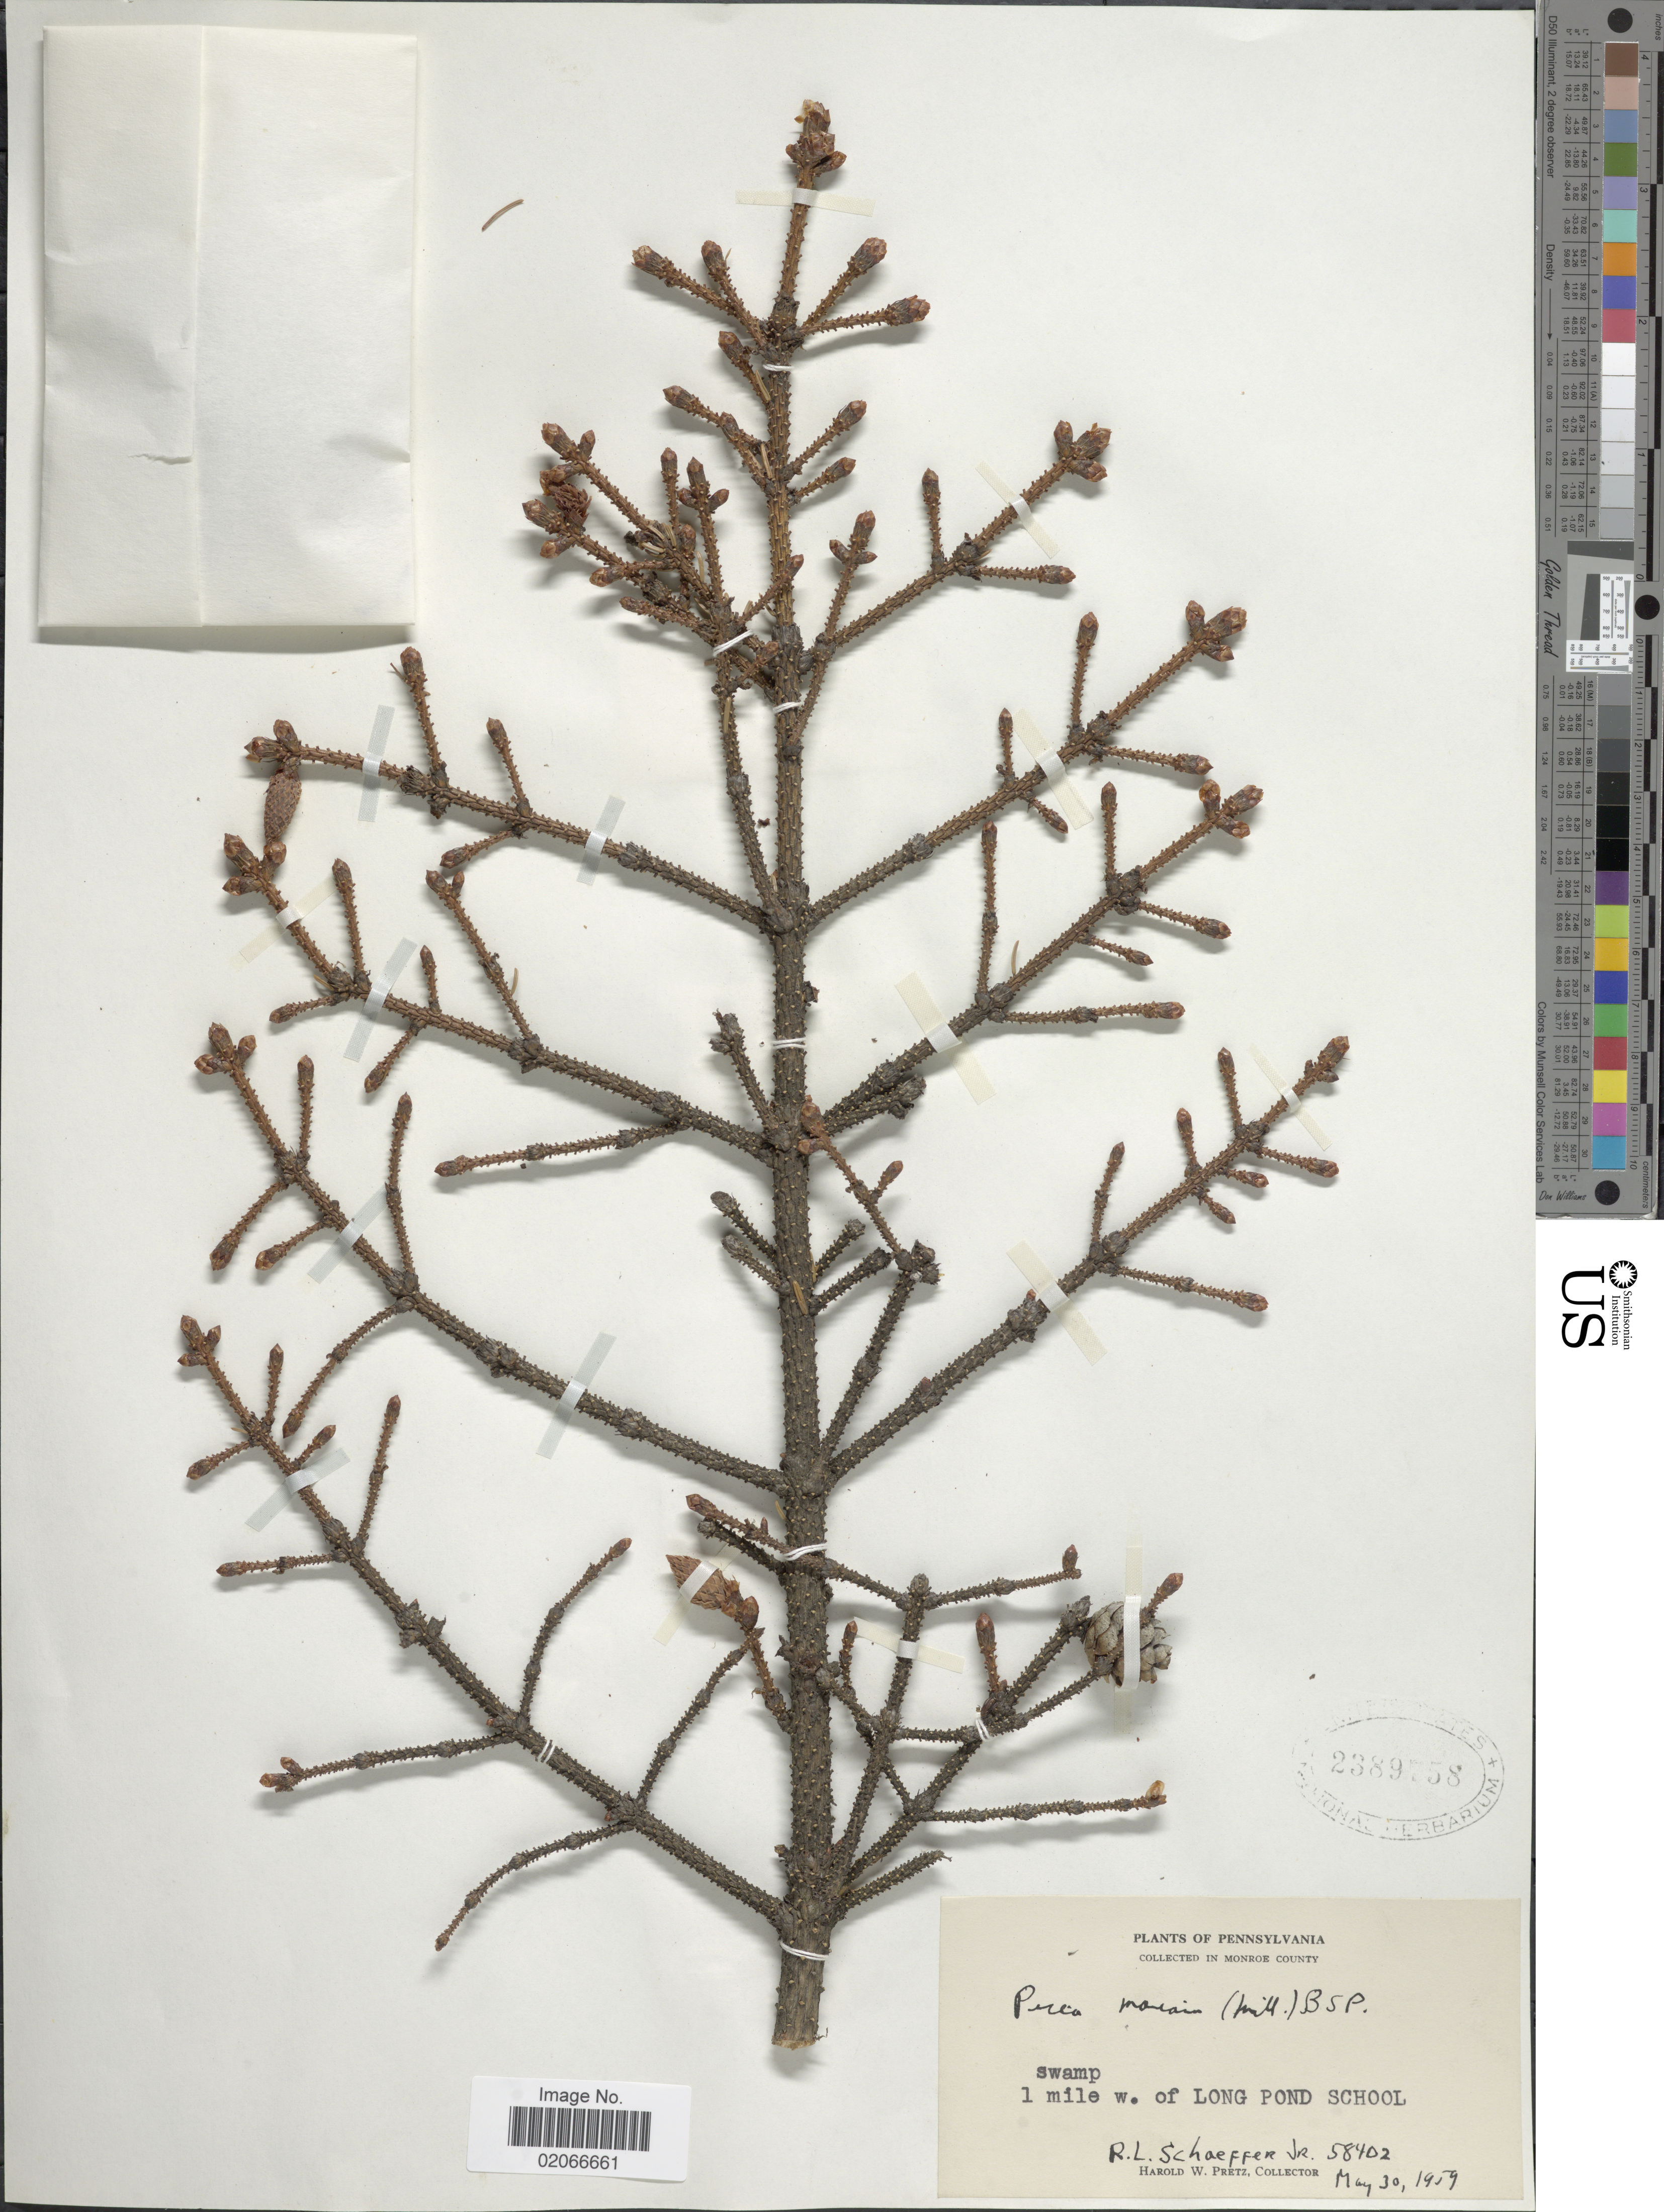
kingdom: Plantae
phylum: Tracheophyta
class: Pinopsida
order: Pinales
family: Pinaceae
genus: Picea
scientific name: Picea mariana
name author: (Mill.) Britton, Stearns & Poggenb.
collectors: R. L. Schaeffer Jr. & H. W. Pretz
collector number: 58402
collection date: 1959-05-30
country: United States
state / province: Pennsylvania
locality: Monroe County, 1 mile w of Long Pond School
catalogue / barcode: US 2389758